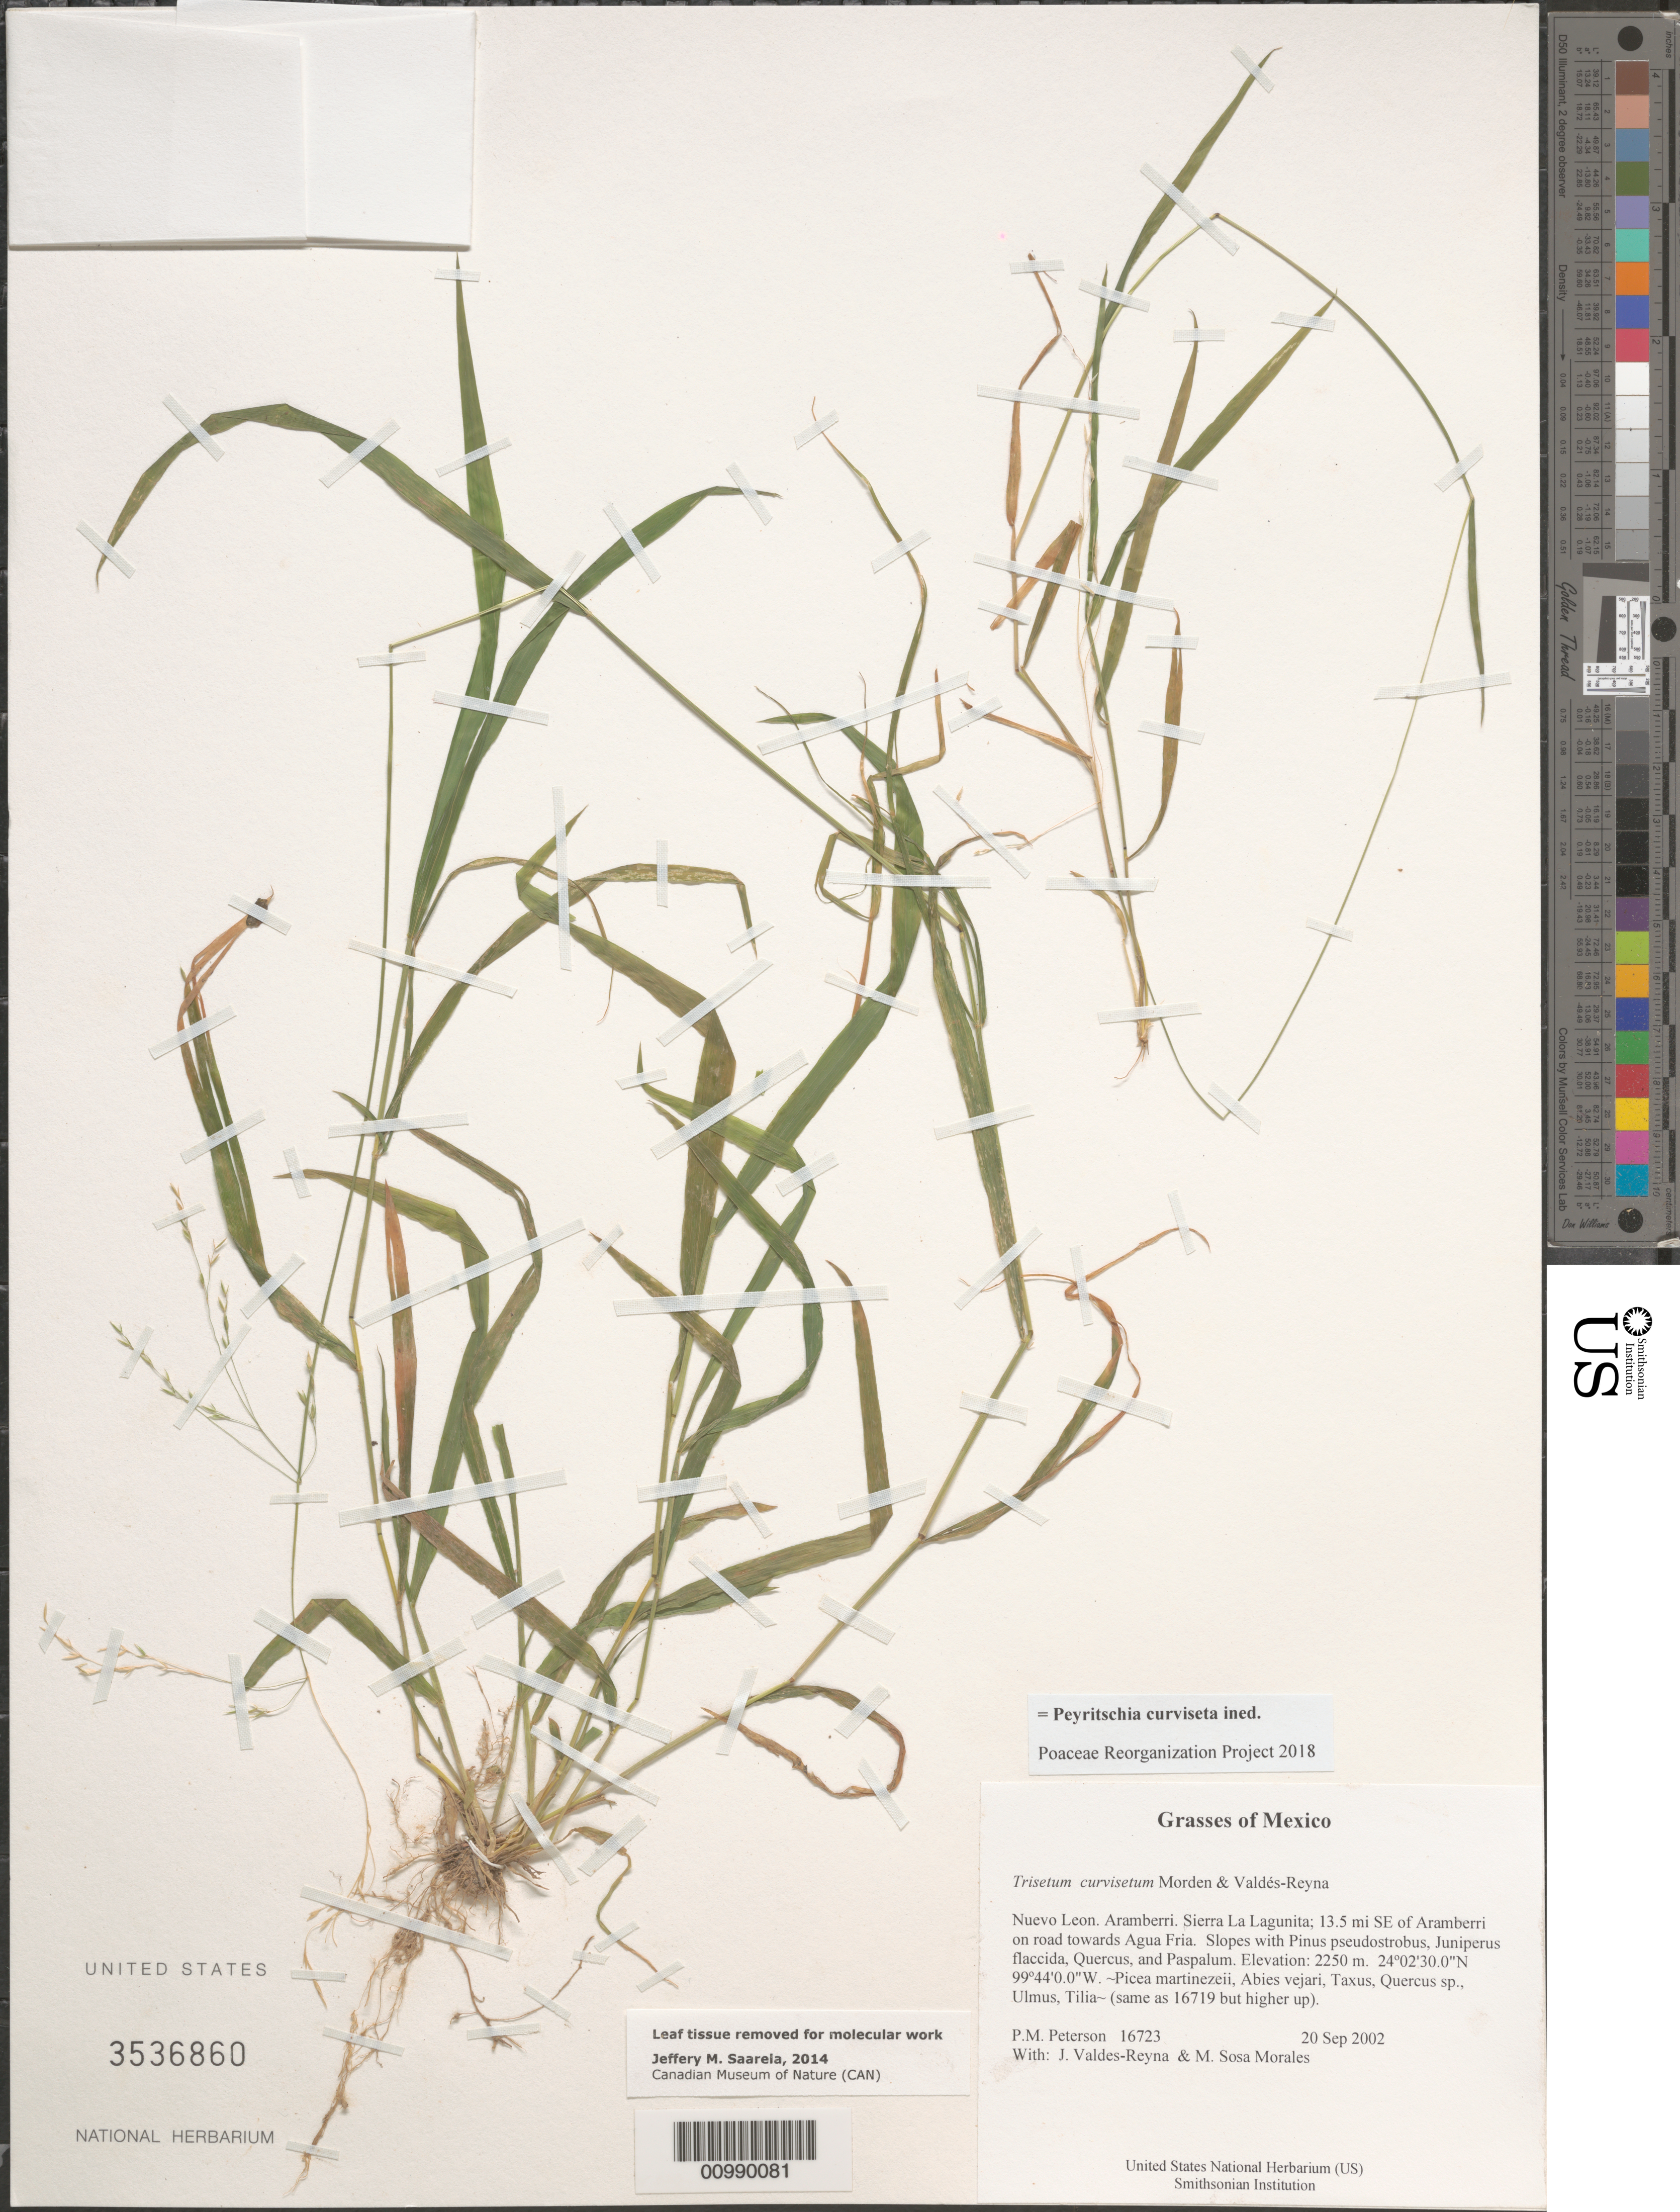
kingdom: Plantae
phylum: Tracheophyta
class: Liliopsida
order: Poales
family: Poaceae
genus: Peyritschia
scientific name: Peyritschia curviseta ined.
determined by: Poaceae Reorganization Project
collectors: P. M. Peterson, J. Valdés-Reyna & M. Sosa Morales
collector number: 16723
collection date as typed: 20 Sep 2002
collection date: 2002-09-20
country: Mexico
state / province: Nuevo León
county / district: Aramberri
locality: Sierra La Lagunita; 13.5 mi SE of Aramberri on road towards Agua Fria. Slopes with Pinus pseudostrobus, Juniperus flaccida, Quercus, and Paspalum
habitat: ~Picea martinezeii, Abies vejari, Taxus, Quercus sp., Ulmus, Tilia~ (same as 16719 but higher up)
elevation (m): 2250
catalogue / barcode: US 3536860